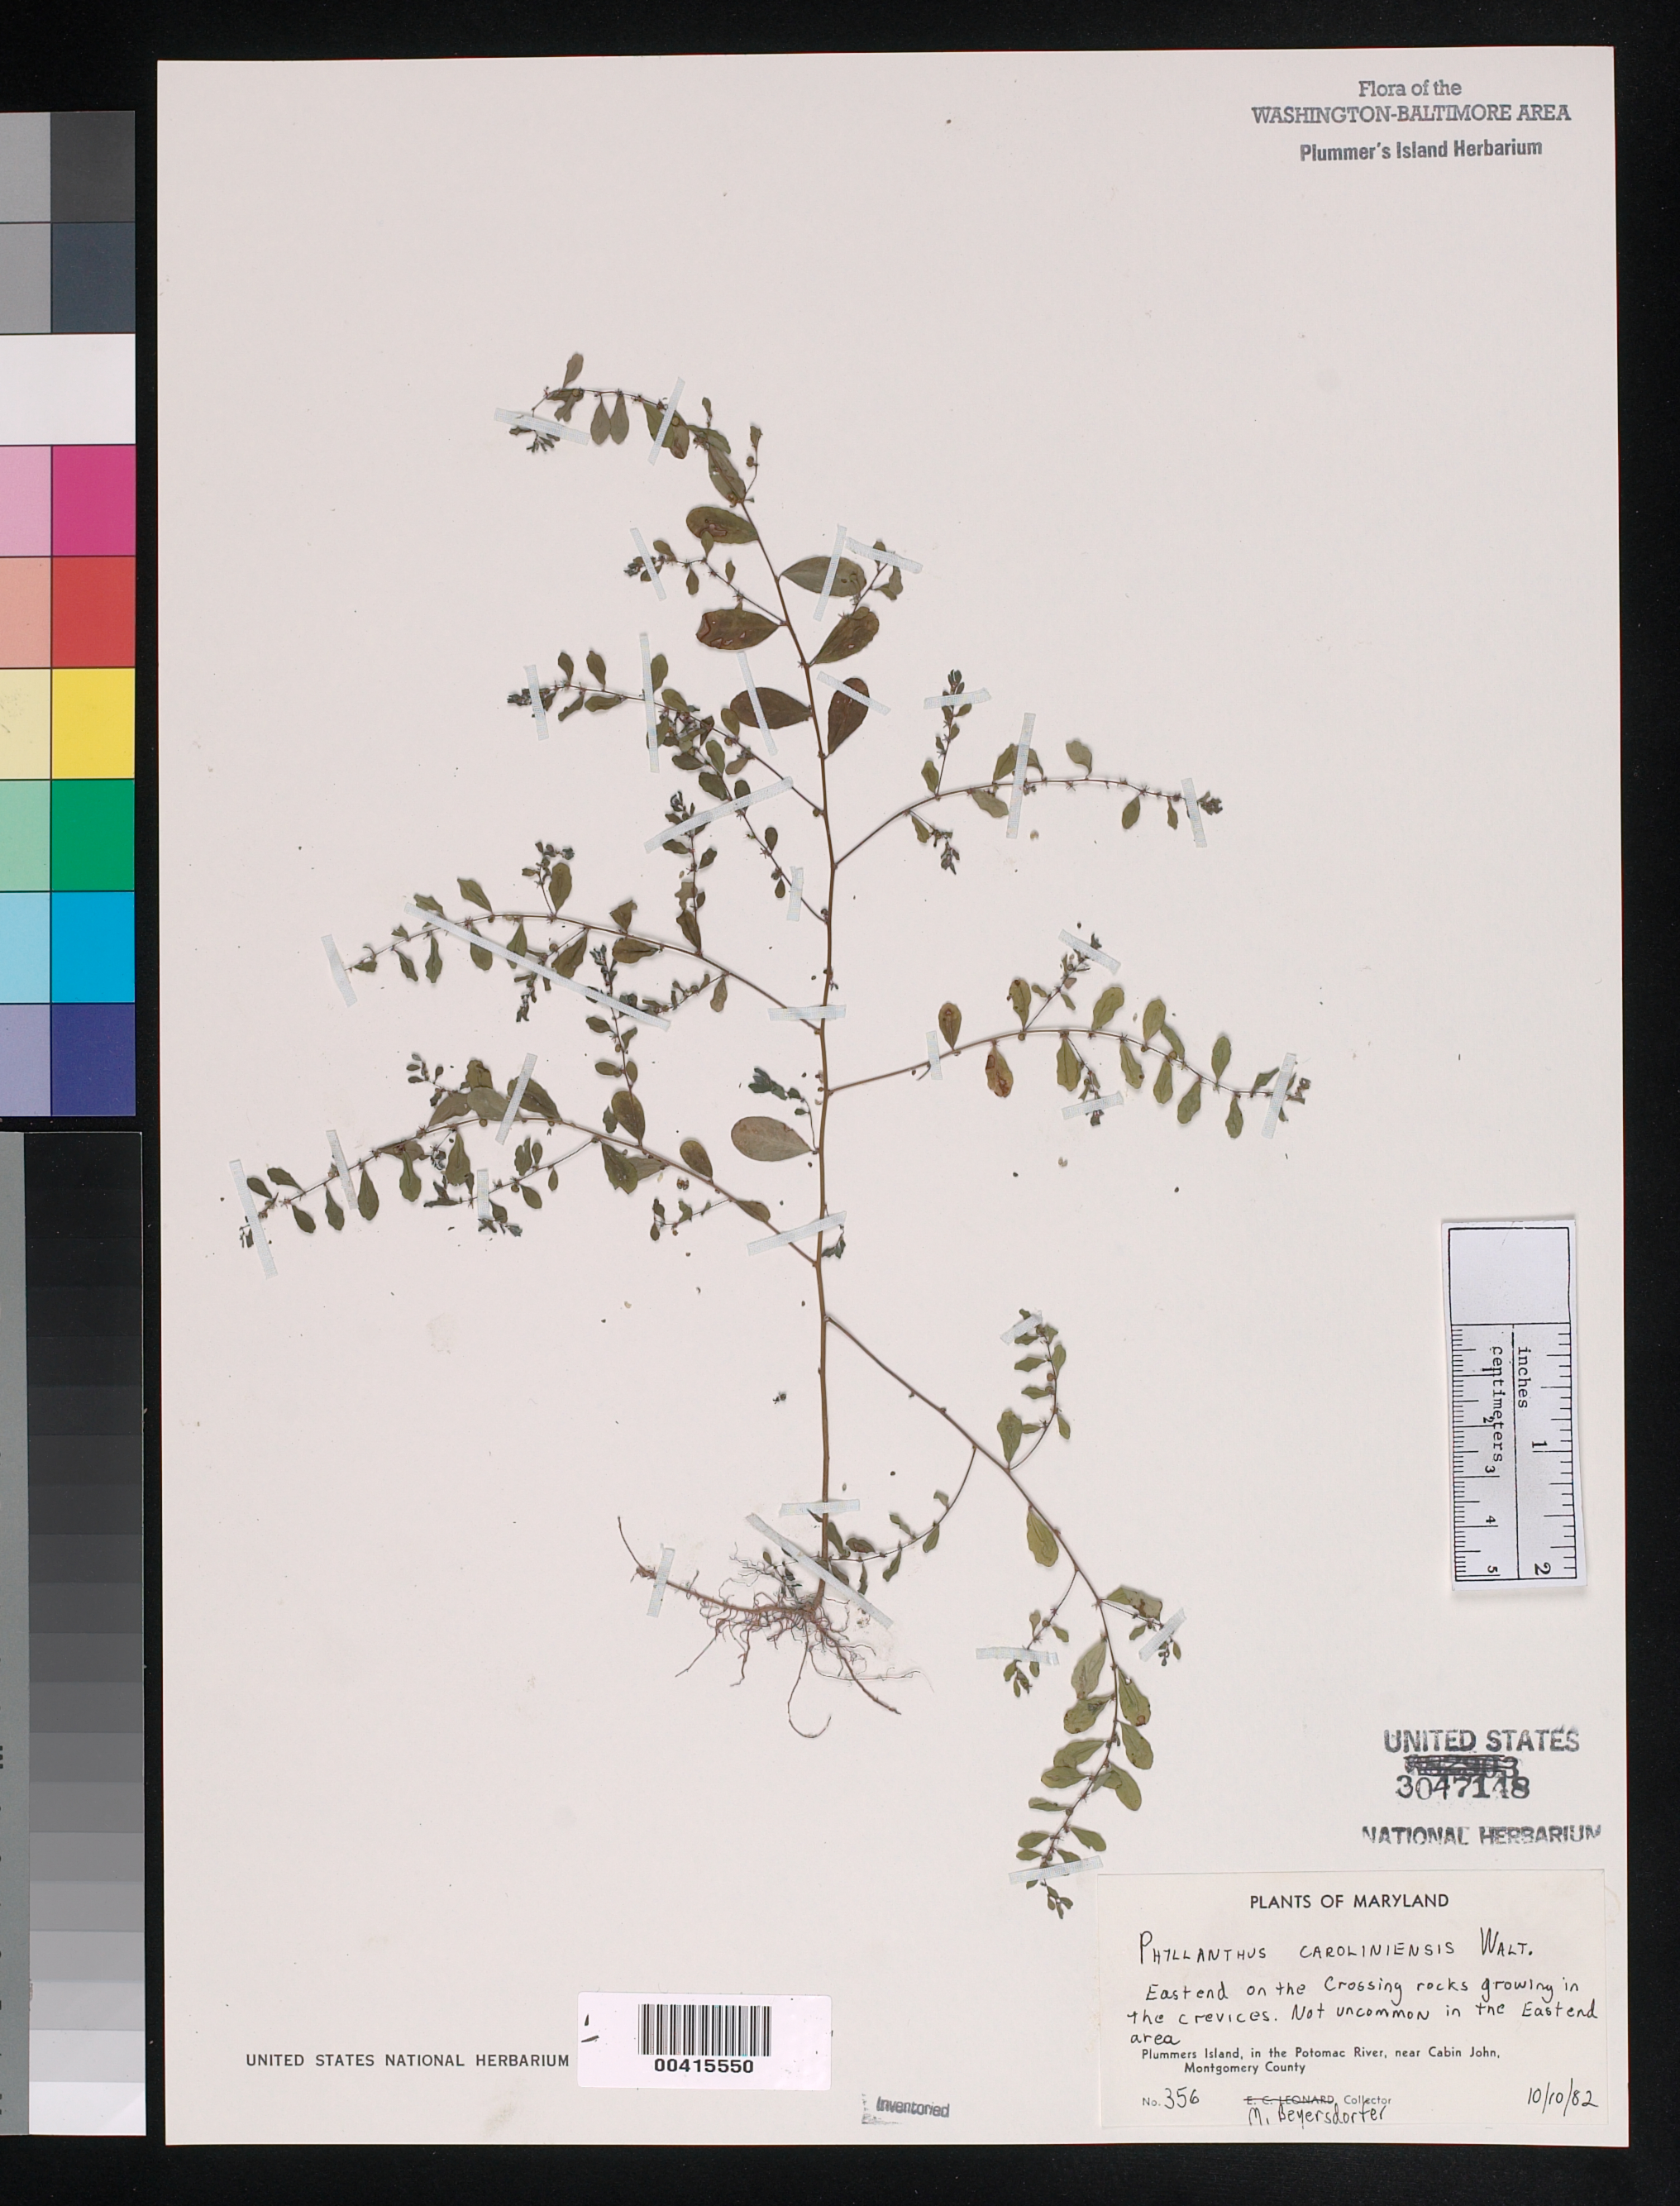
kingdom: Plantae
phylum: Tracheophyta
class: Magnoliopsida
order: Malpighiales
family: Phyllanthaceae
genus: Phyllanthus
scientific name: Phyllanthus caroliniensis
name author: Walter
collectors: M. Beyersdorfer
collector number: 356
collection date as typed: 10 Oct 1982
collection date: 1982-10-10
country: United States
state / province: Maryland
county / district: Montgomery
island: Plummers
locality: Plummer's Island; east end on Crossing Rocks C. & O. Canal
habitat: In crevices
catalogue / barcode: US 3047148